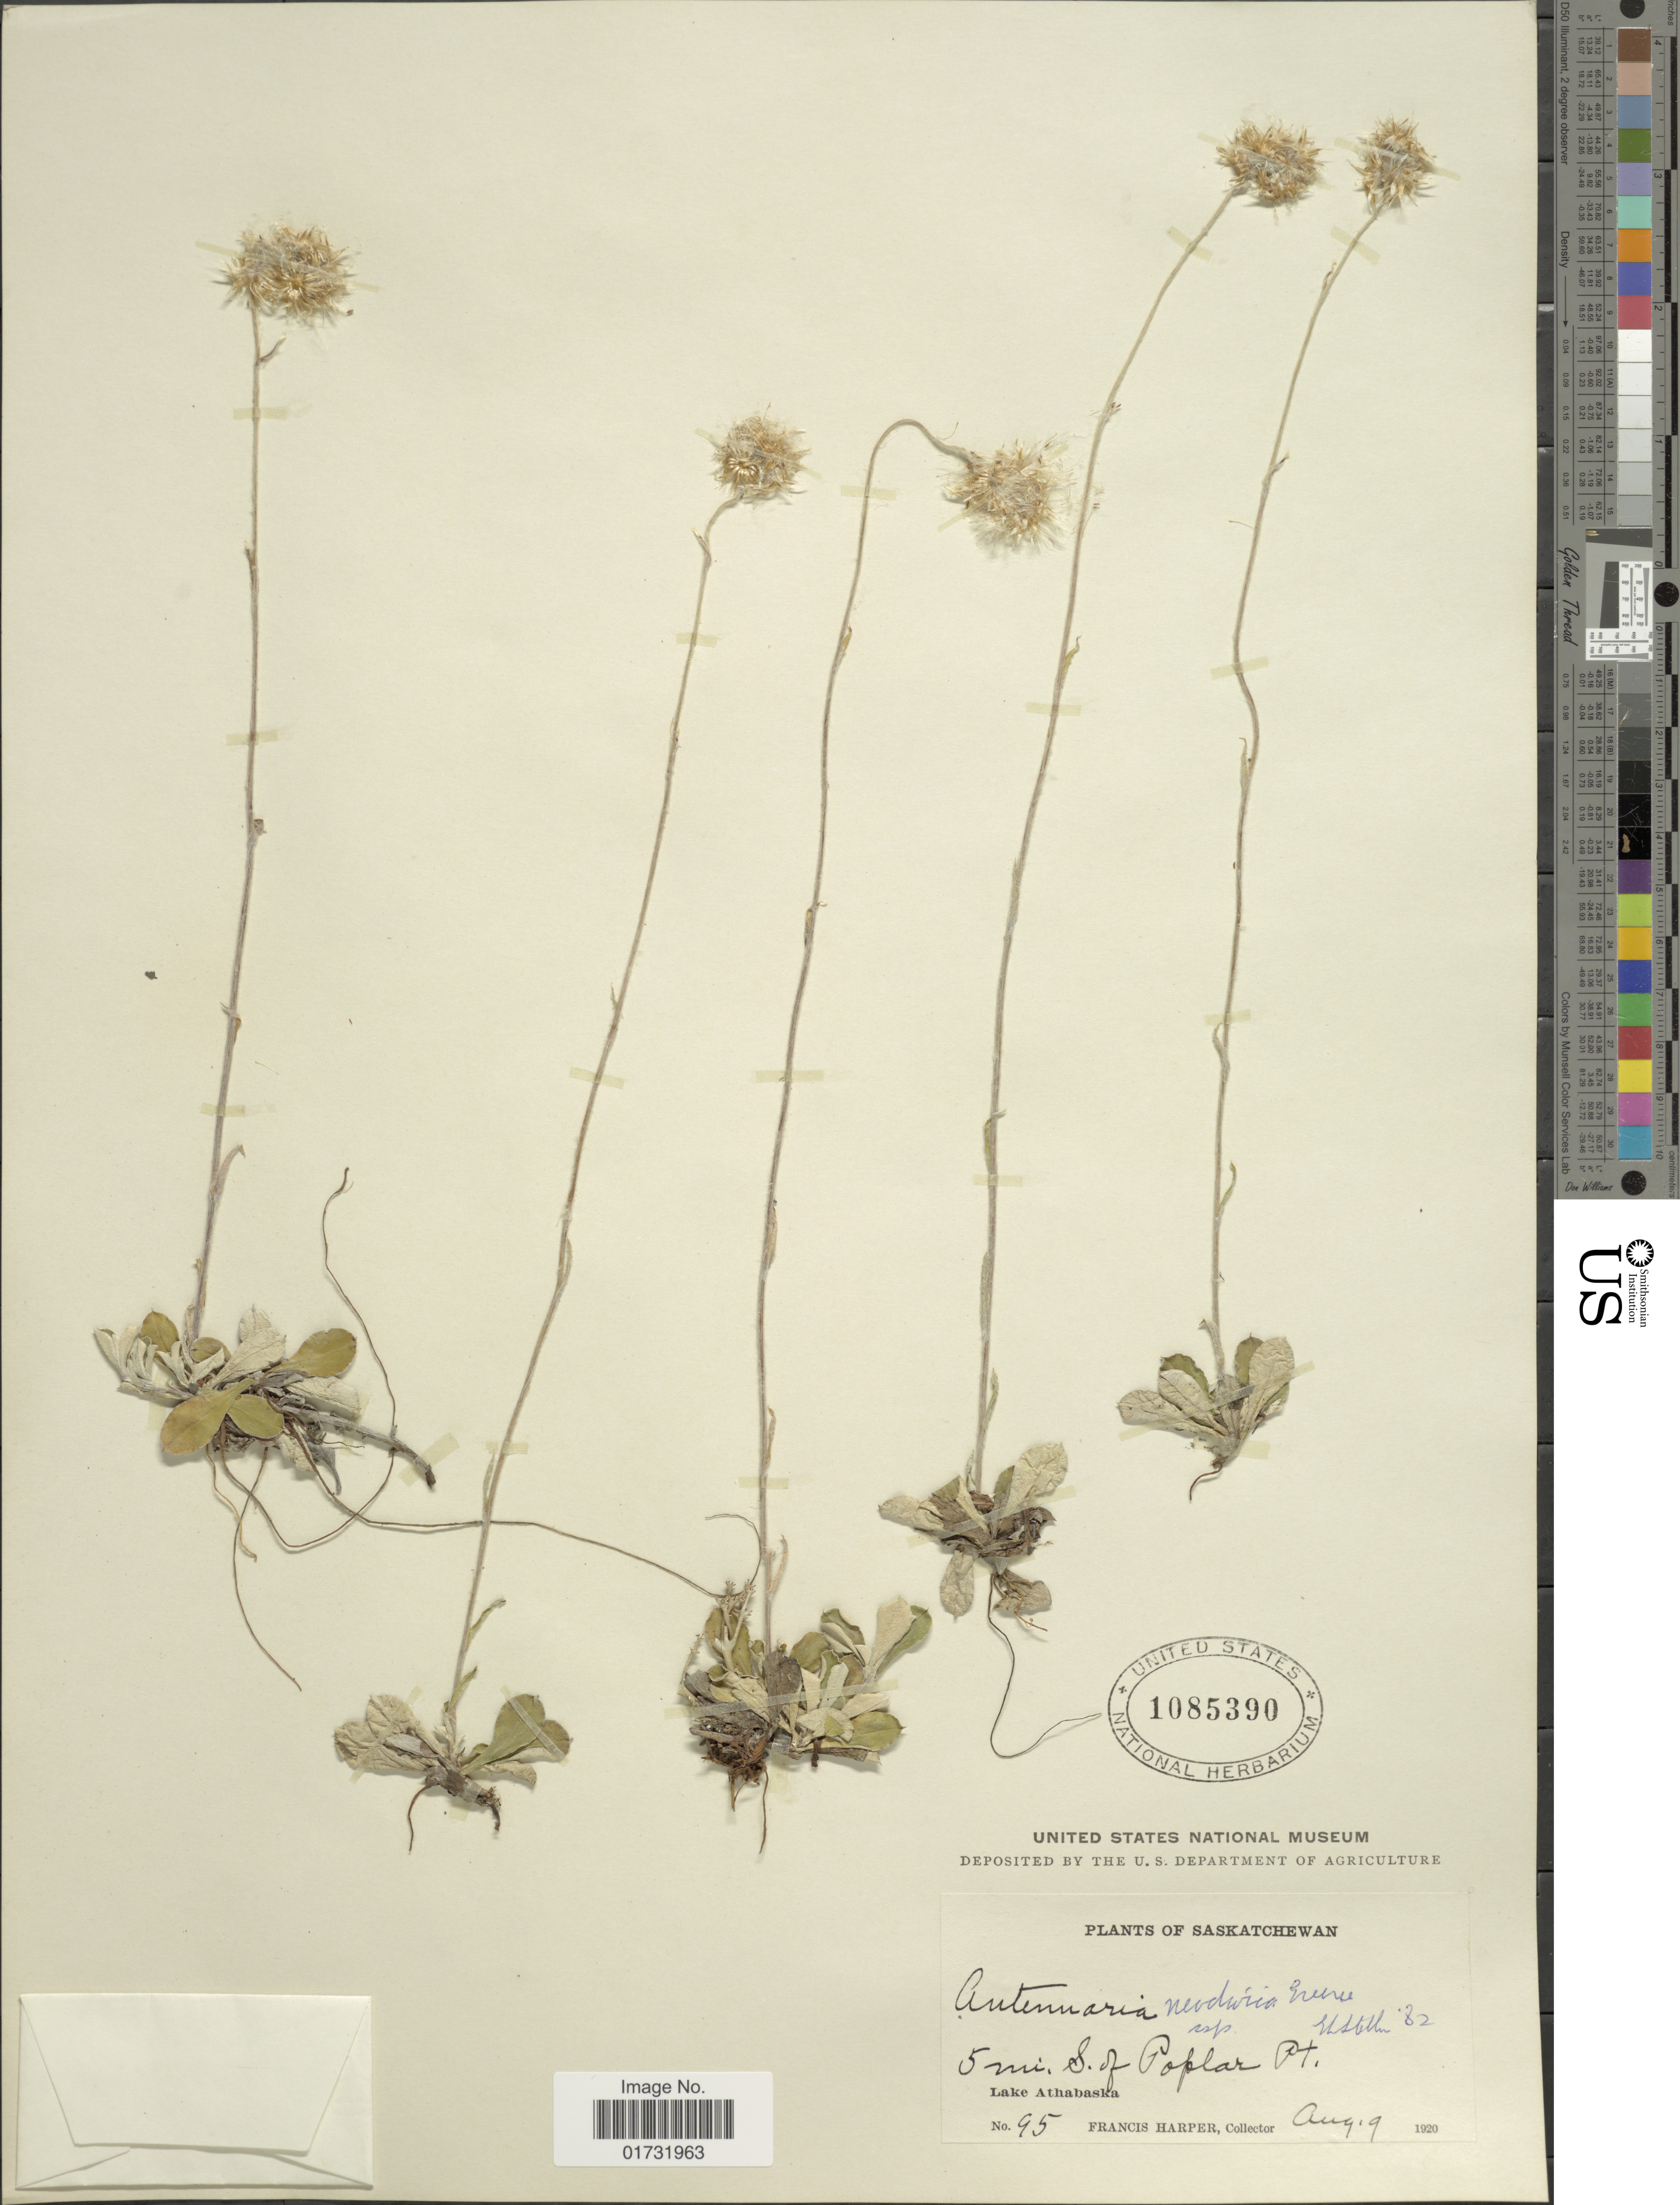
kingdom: Plantae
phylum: Tracheophyta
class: Magnoliopsida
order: Asterales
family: Asteraceae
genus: Antennaria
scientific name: Antennaria neodioica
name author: Greene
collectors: F. Harper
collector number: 95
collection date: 1920-08-09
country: Canada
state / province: Saskatchewan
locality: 5 mi. S. of Poplar Pt. Lake Athabaska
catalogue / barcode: US 1085390